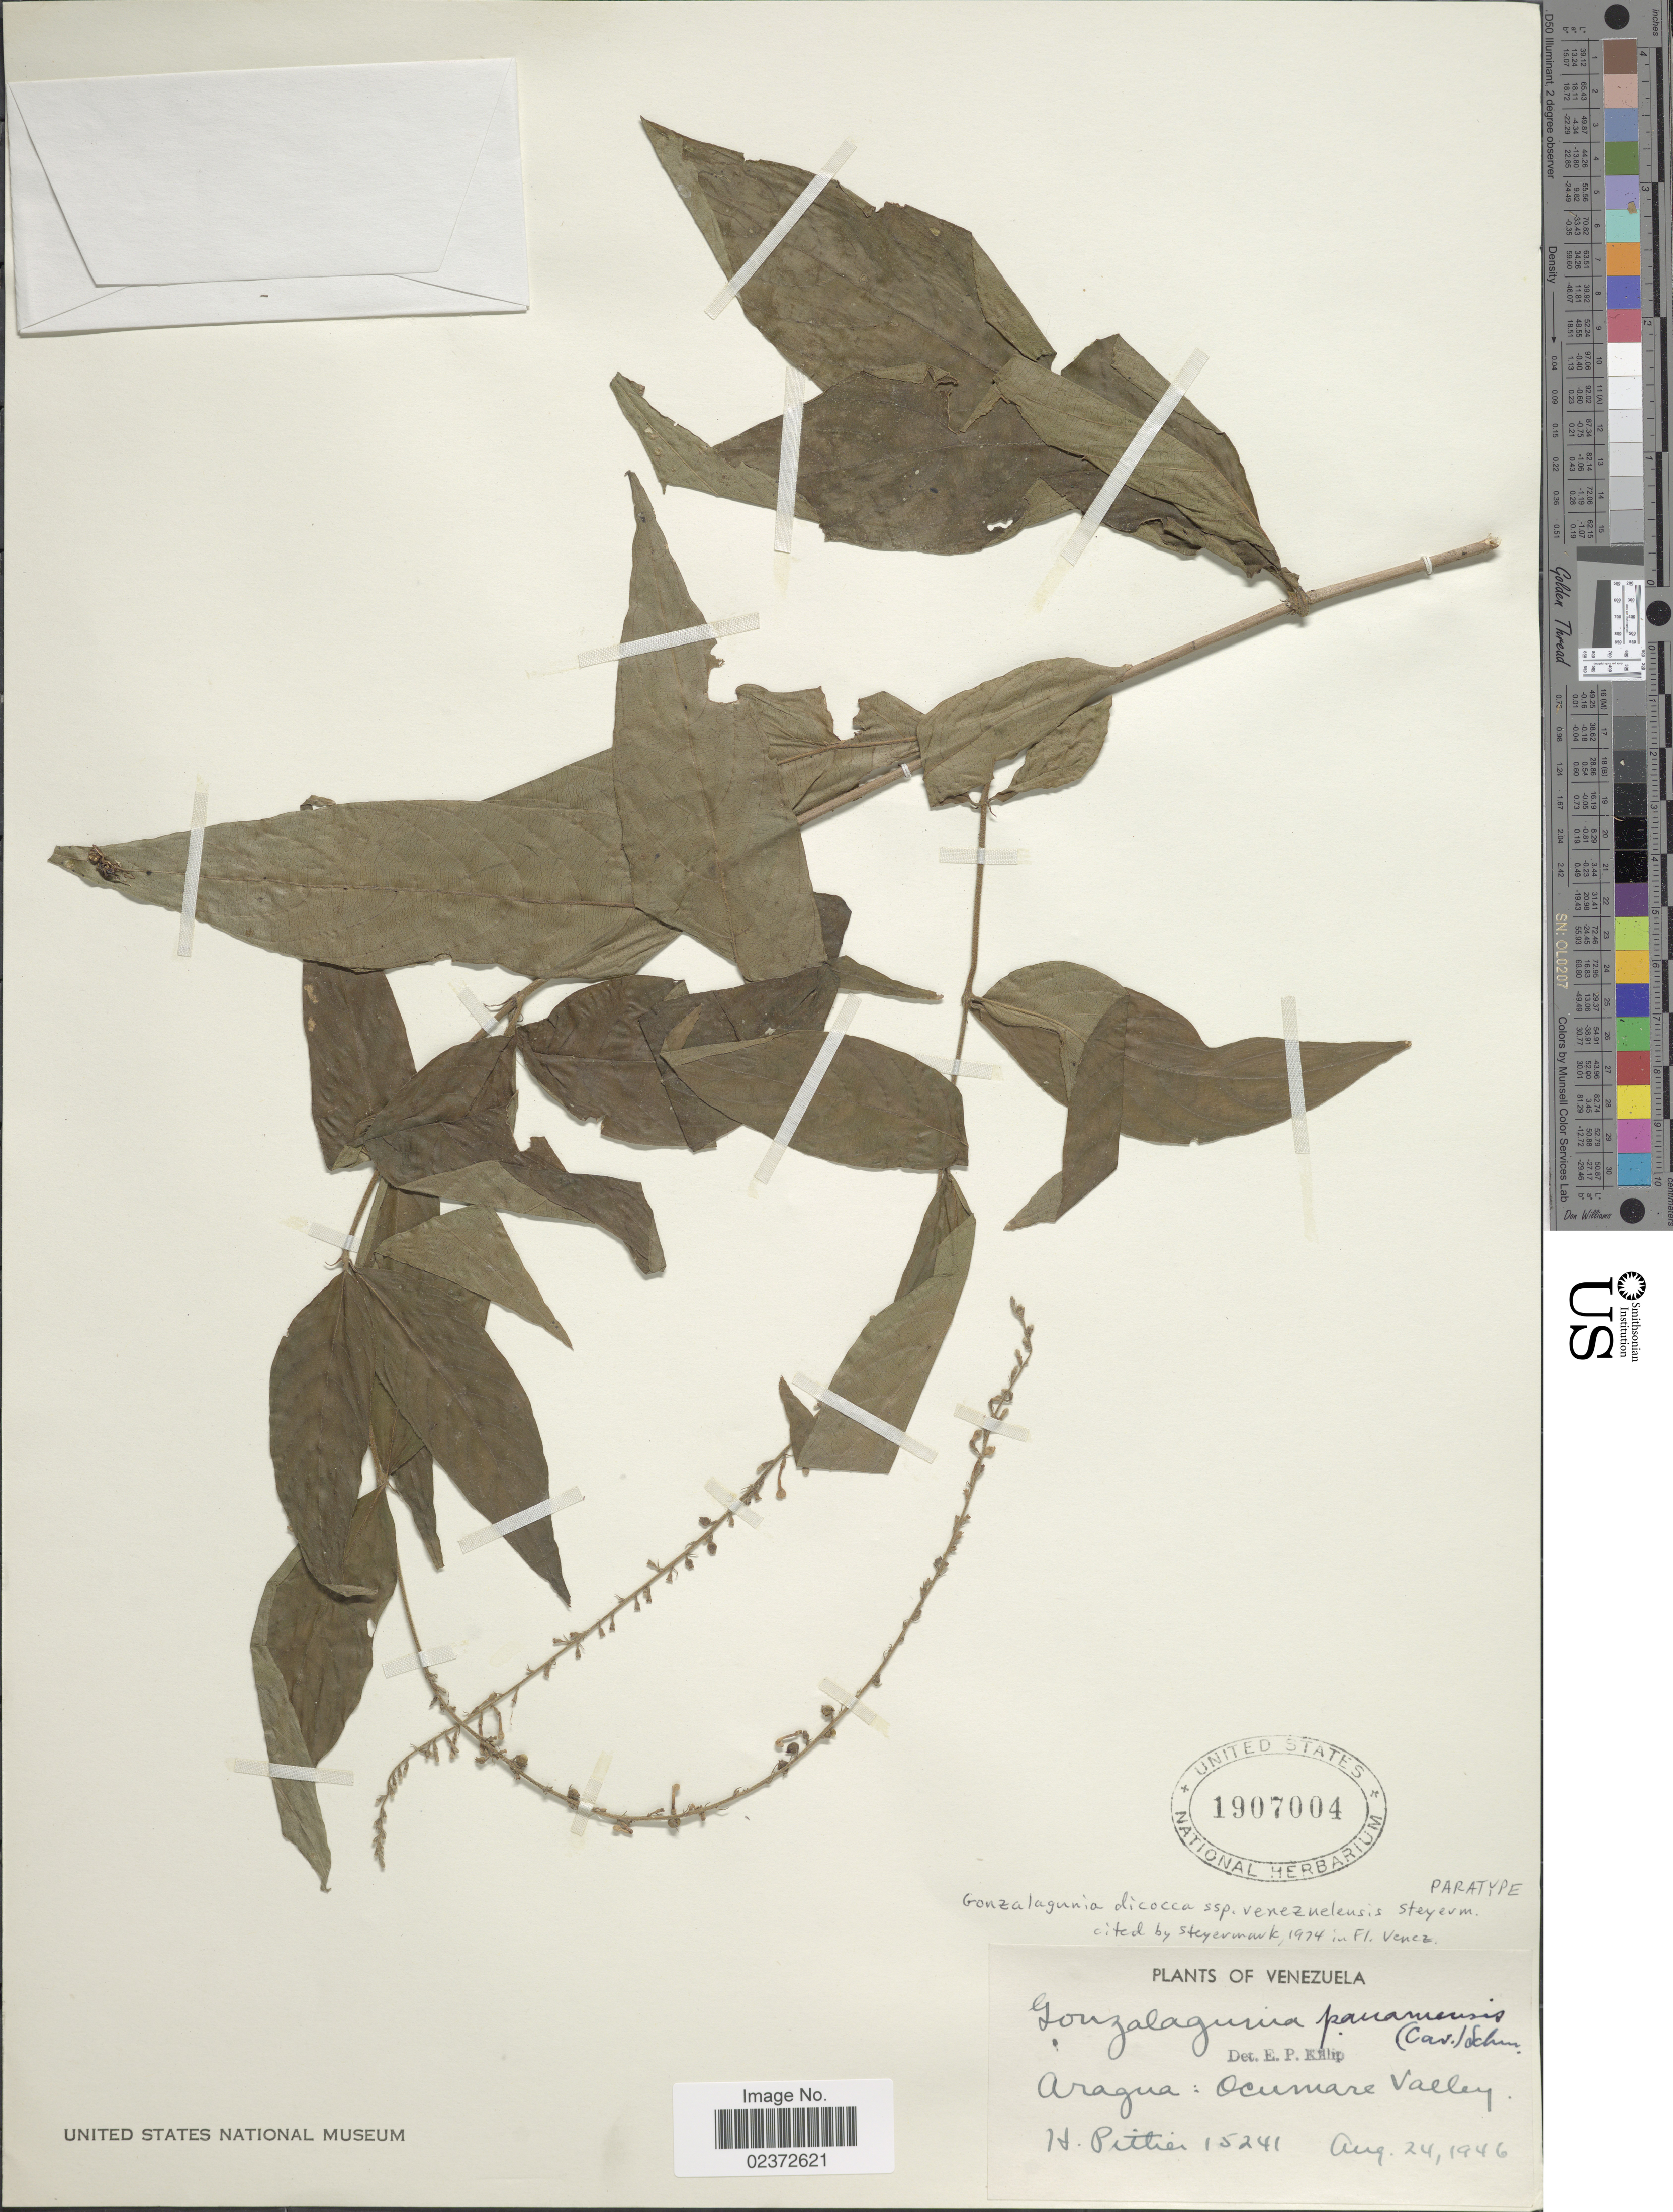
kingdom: Plantae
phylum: Tracheophyta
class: Magnoliopsida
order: Gentianales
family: Rubiaceae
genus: Gonzalagunia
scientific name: Gonzalagunia dicocca subsp. venezuelensis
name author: Steyerm.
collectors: H. F. Pittier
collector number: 15241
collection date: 1946-08-24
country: Venezuela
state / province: Aragua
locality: Ocumare Valley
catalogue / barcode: US 1907004